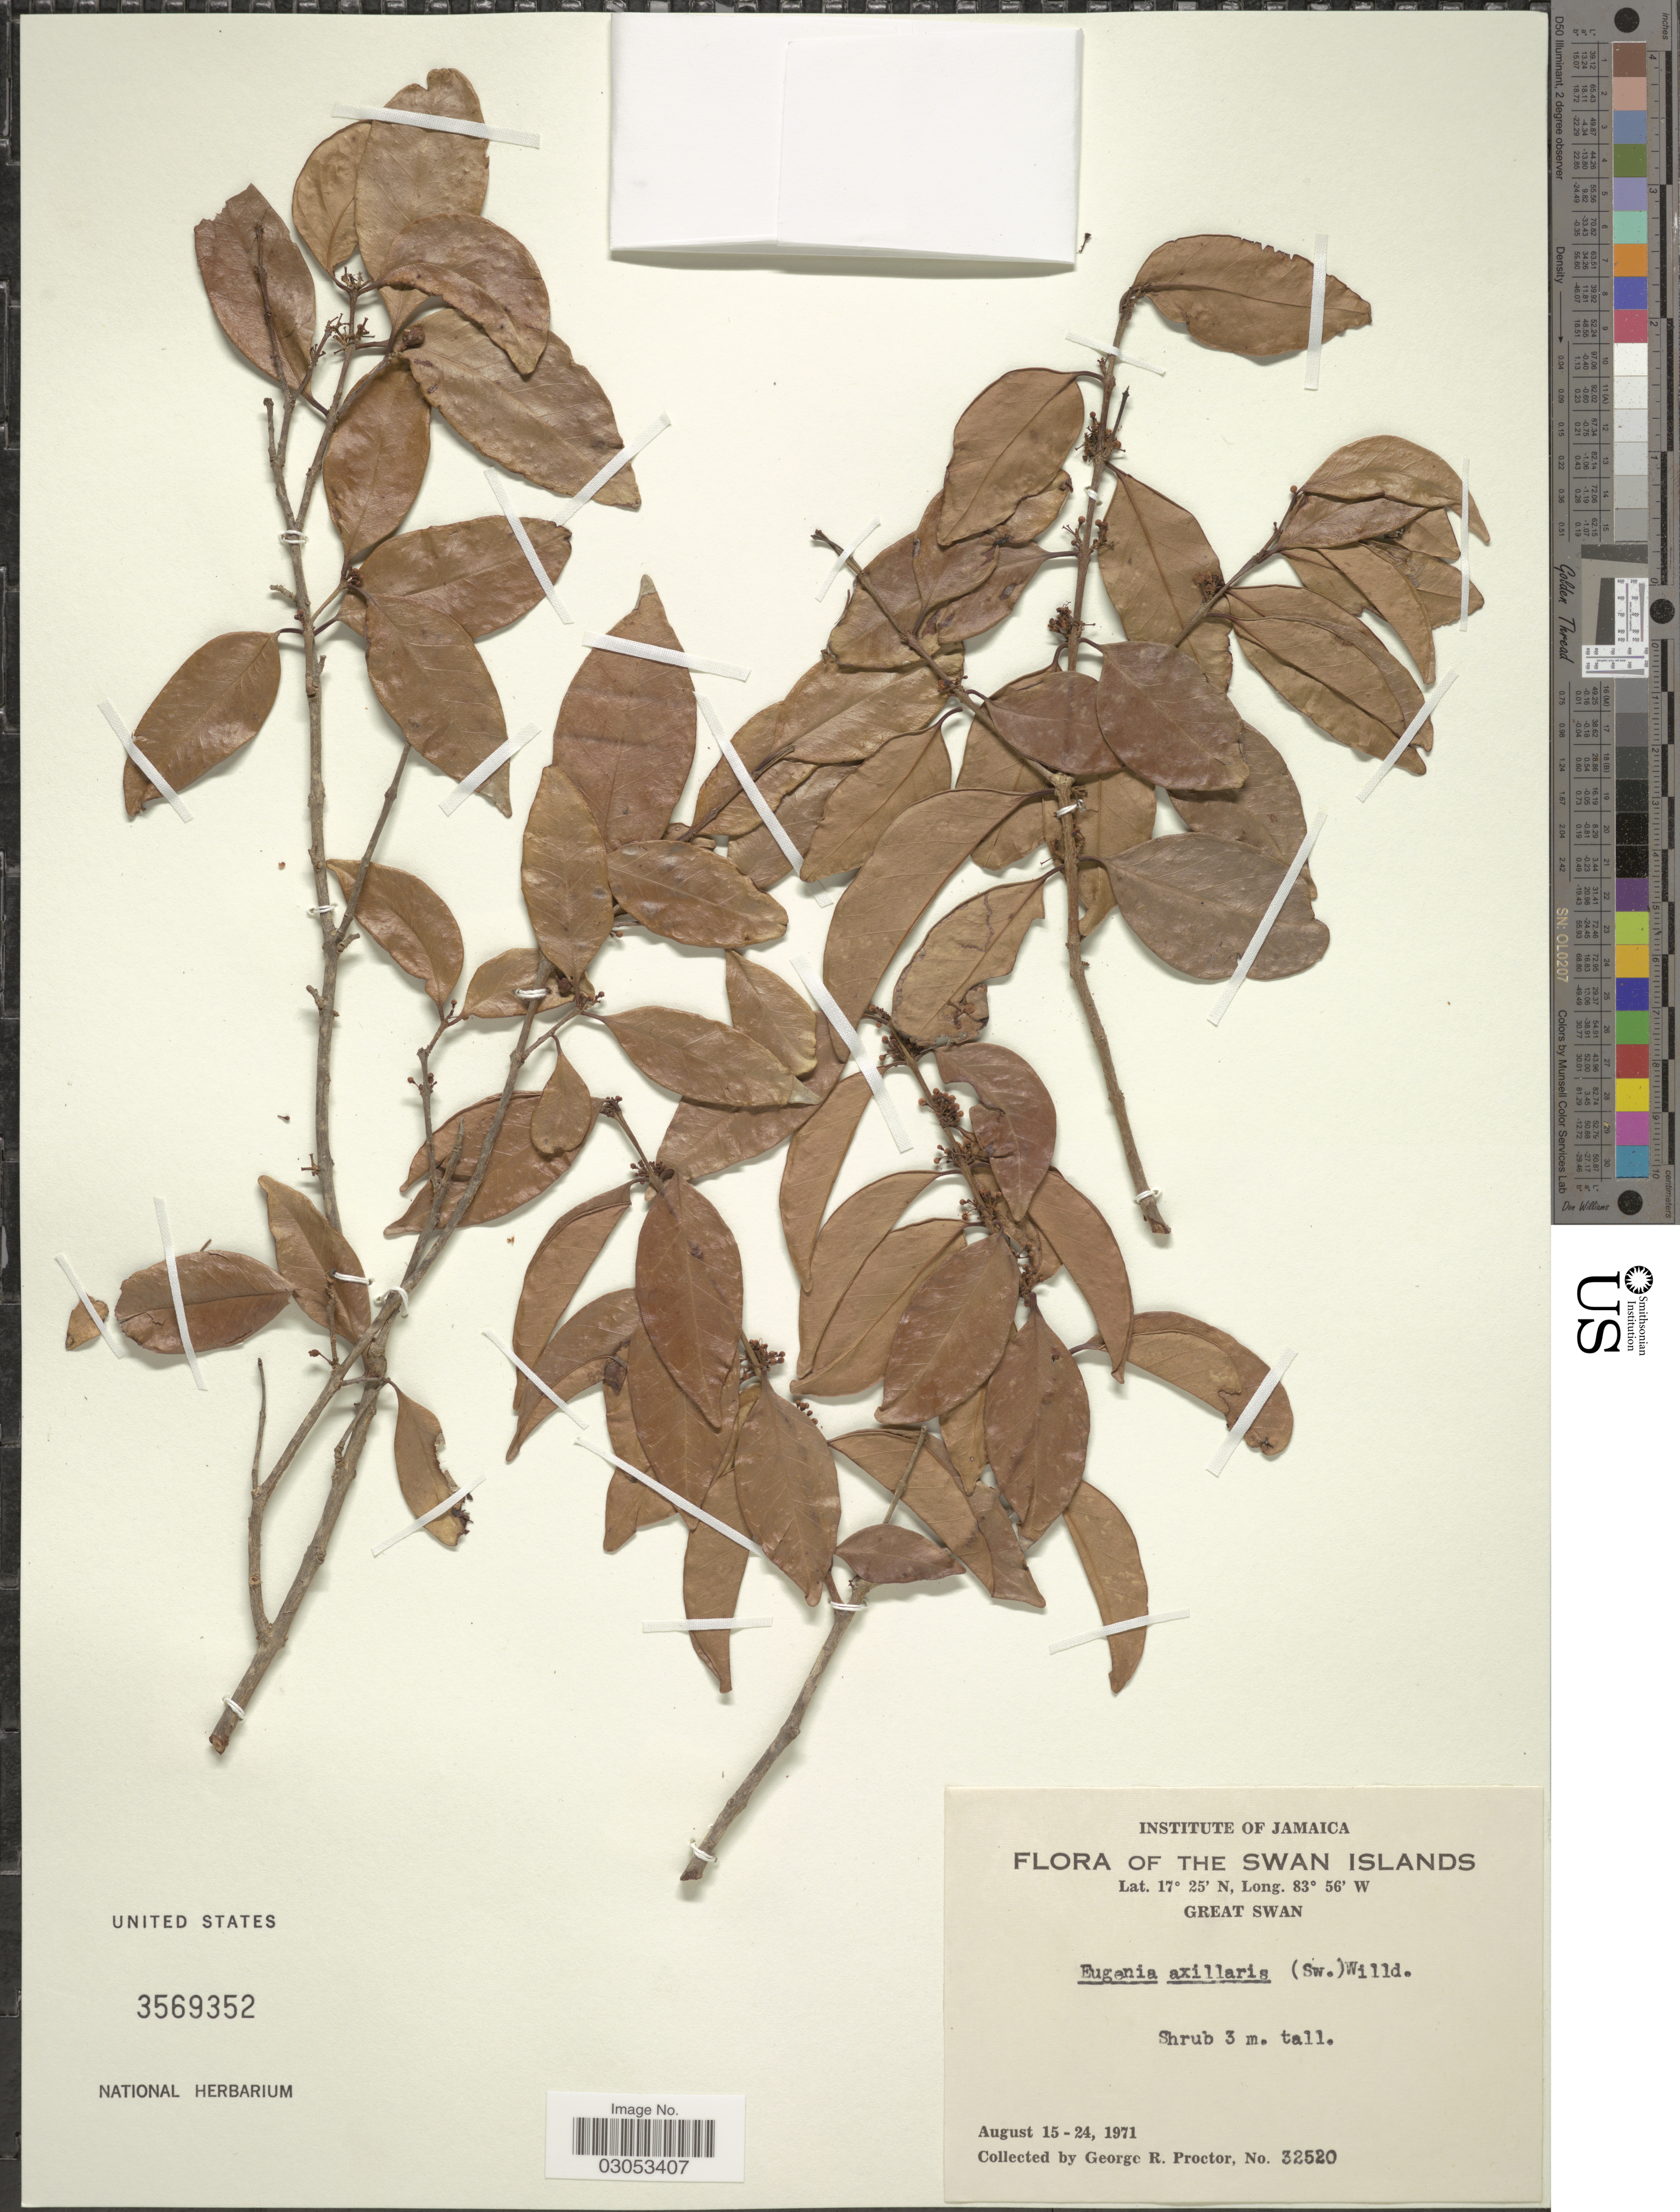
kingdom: Plantae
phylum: Tracheophyta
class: Magnoliopsida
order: Myrtales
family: Myrtaceae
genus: Eugenia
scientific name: Eugenia axillaris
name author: (Sw.) Willd.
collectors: G. Proctor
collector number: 32520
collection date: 1971-08-15/1971-08-24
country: Jamaica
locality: Swan Islands. Great Swan.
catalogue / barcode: US 3569352